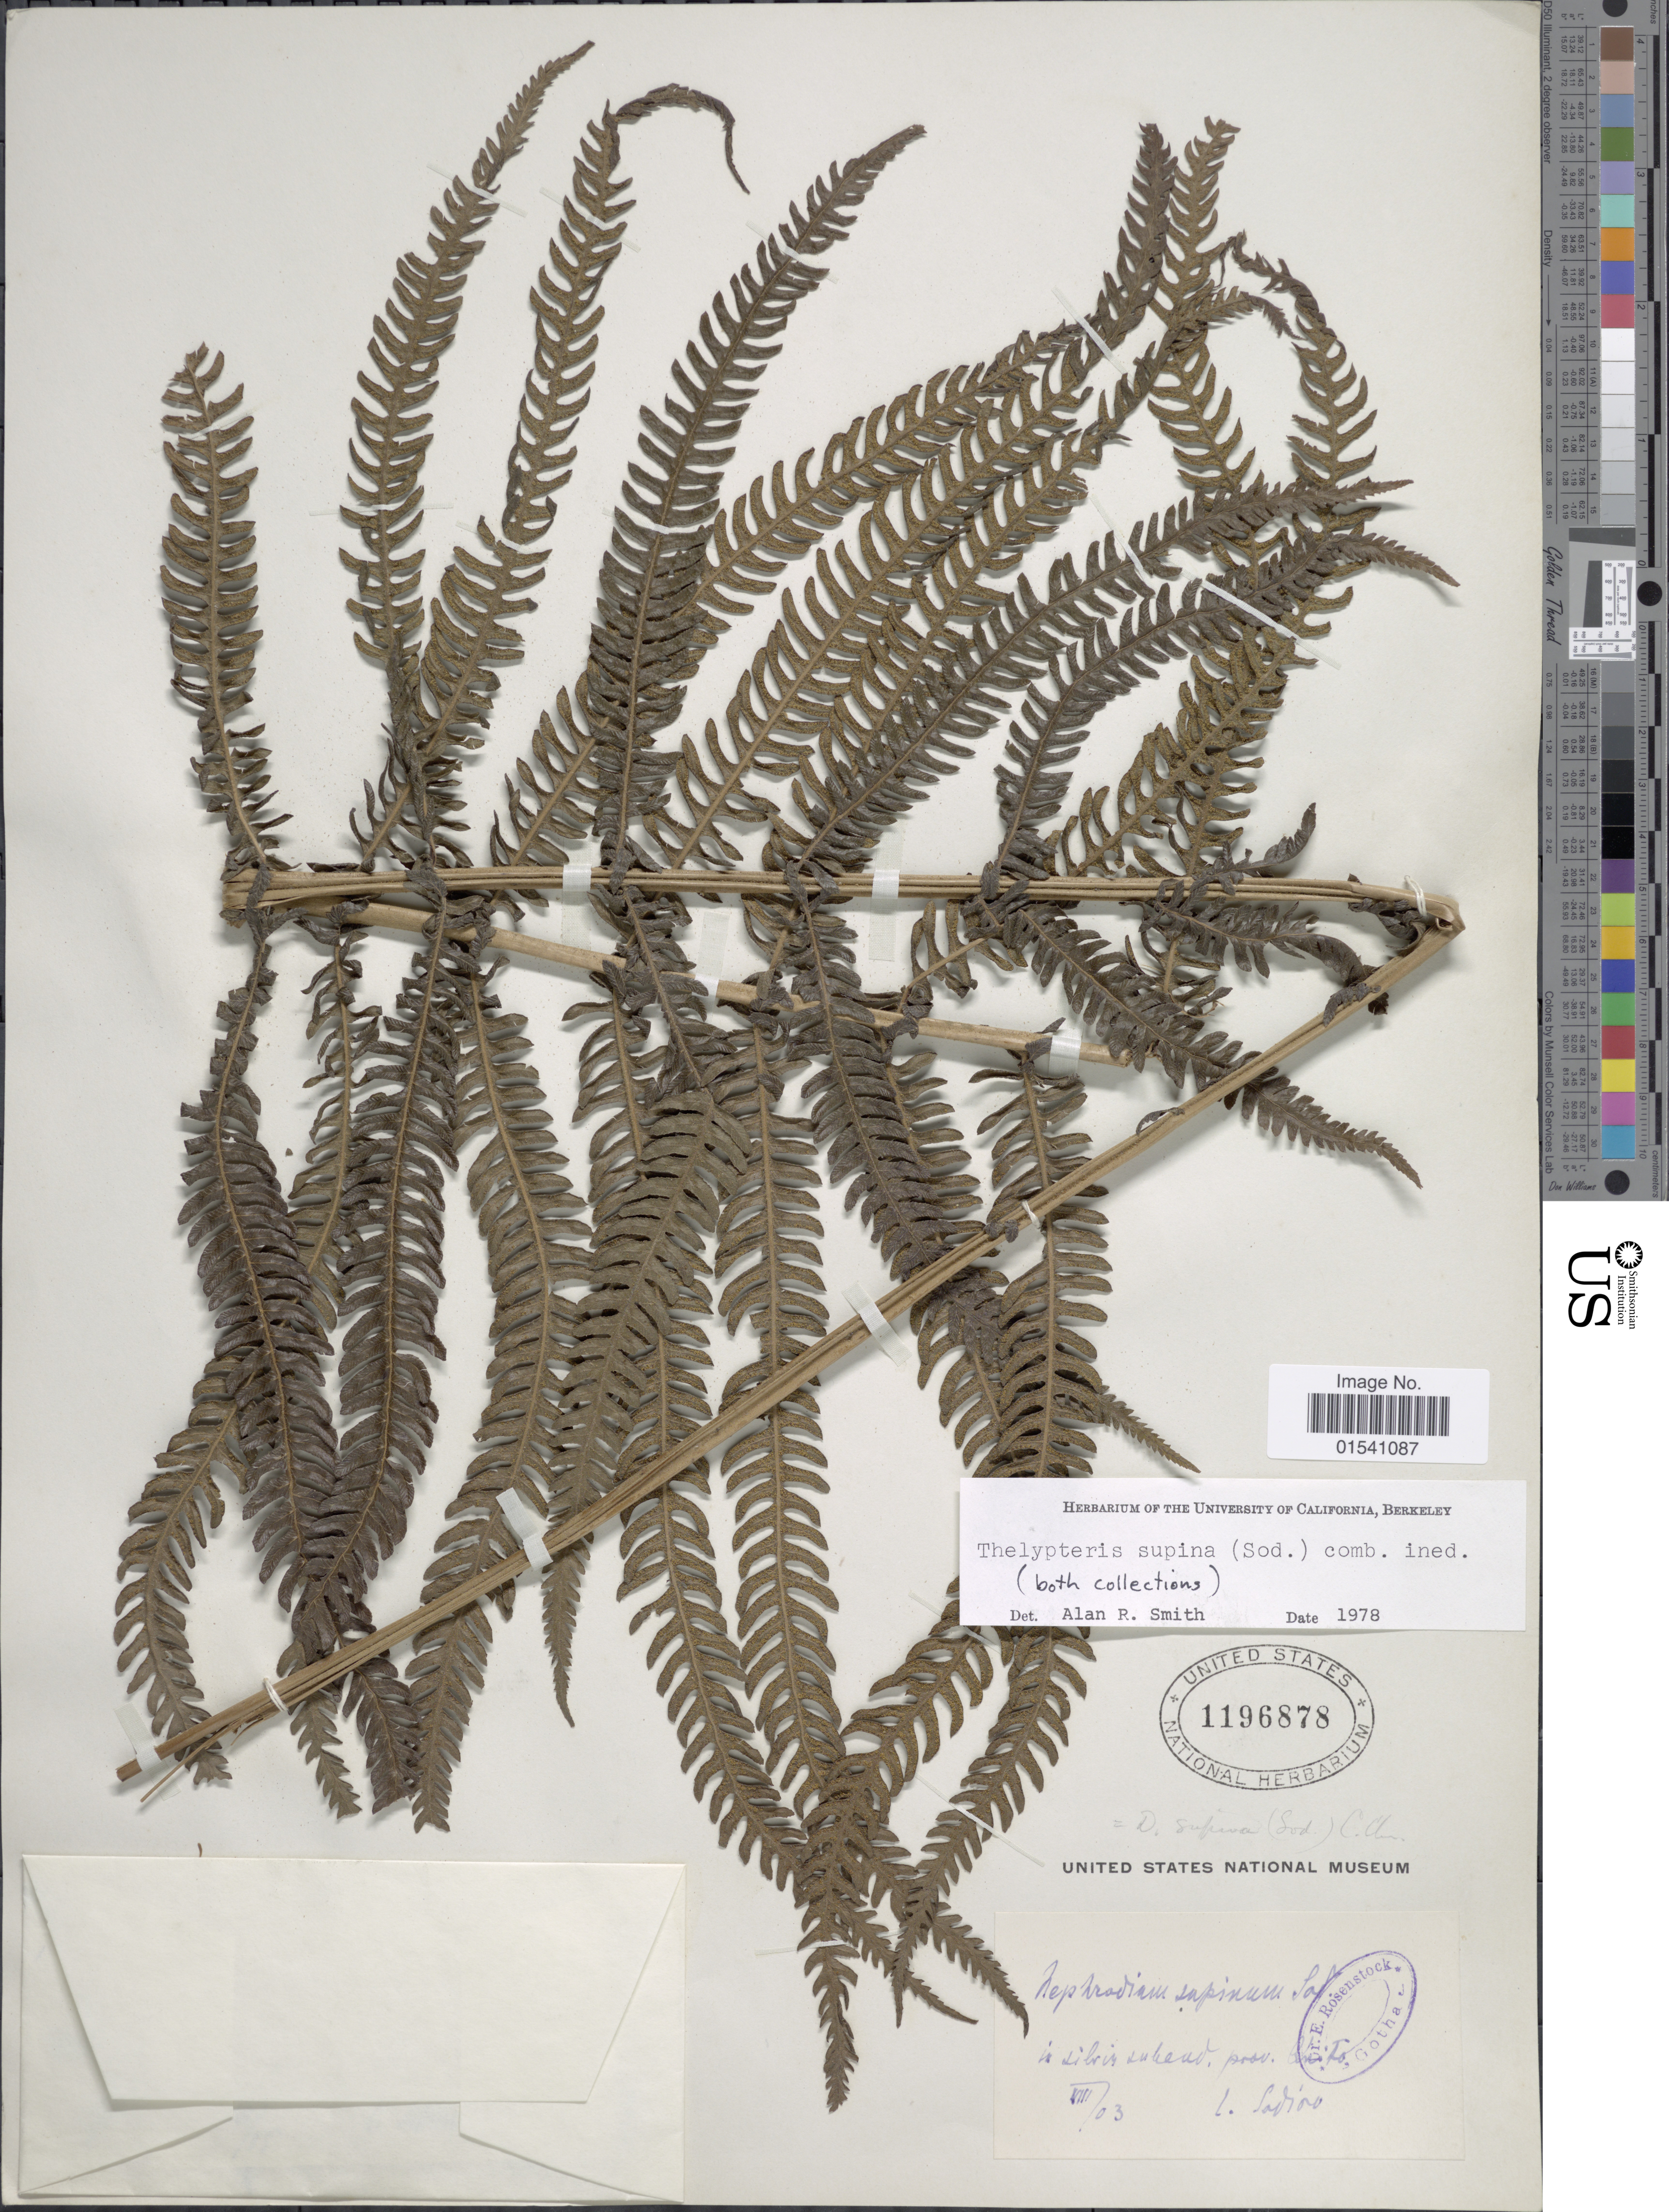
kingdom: Plantae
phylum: Tracheophyta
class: Polypodiopsida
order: Polypodiales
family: Thelypteridaceae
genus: Amauropelta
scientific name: Amauropelta supina (Sodiro) comb. nov., ined 2015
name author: (Sodiro)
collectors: Sodiro, --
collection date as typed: Transcribed d/m/y: /8/3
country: Ecuador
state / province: Pichincha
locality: In silvis an haud. prov Quito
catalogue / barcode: US 1196878